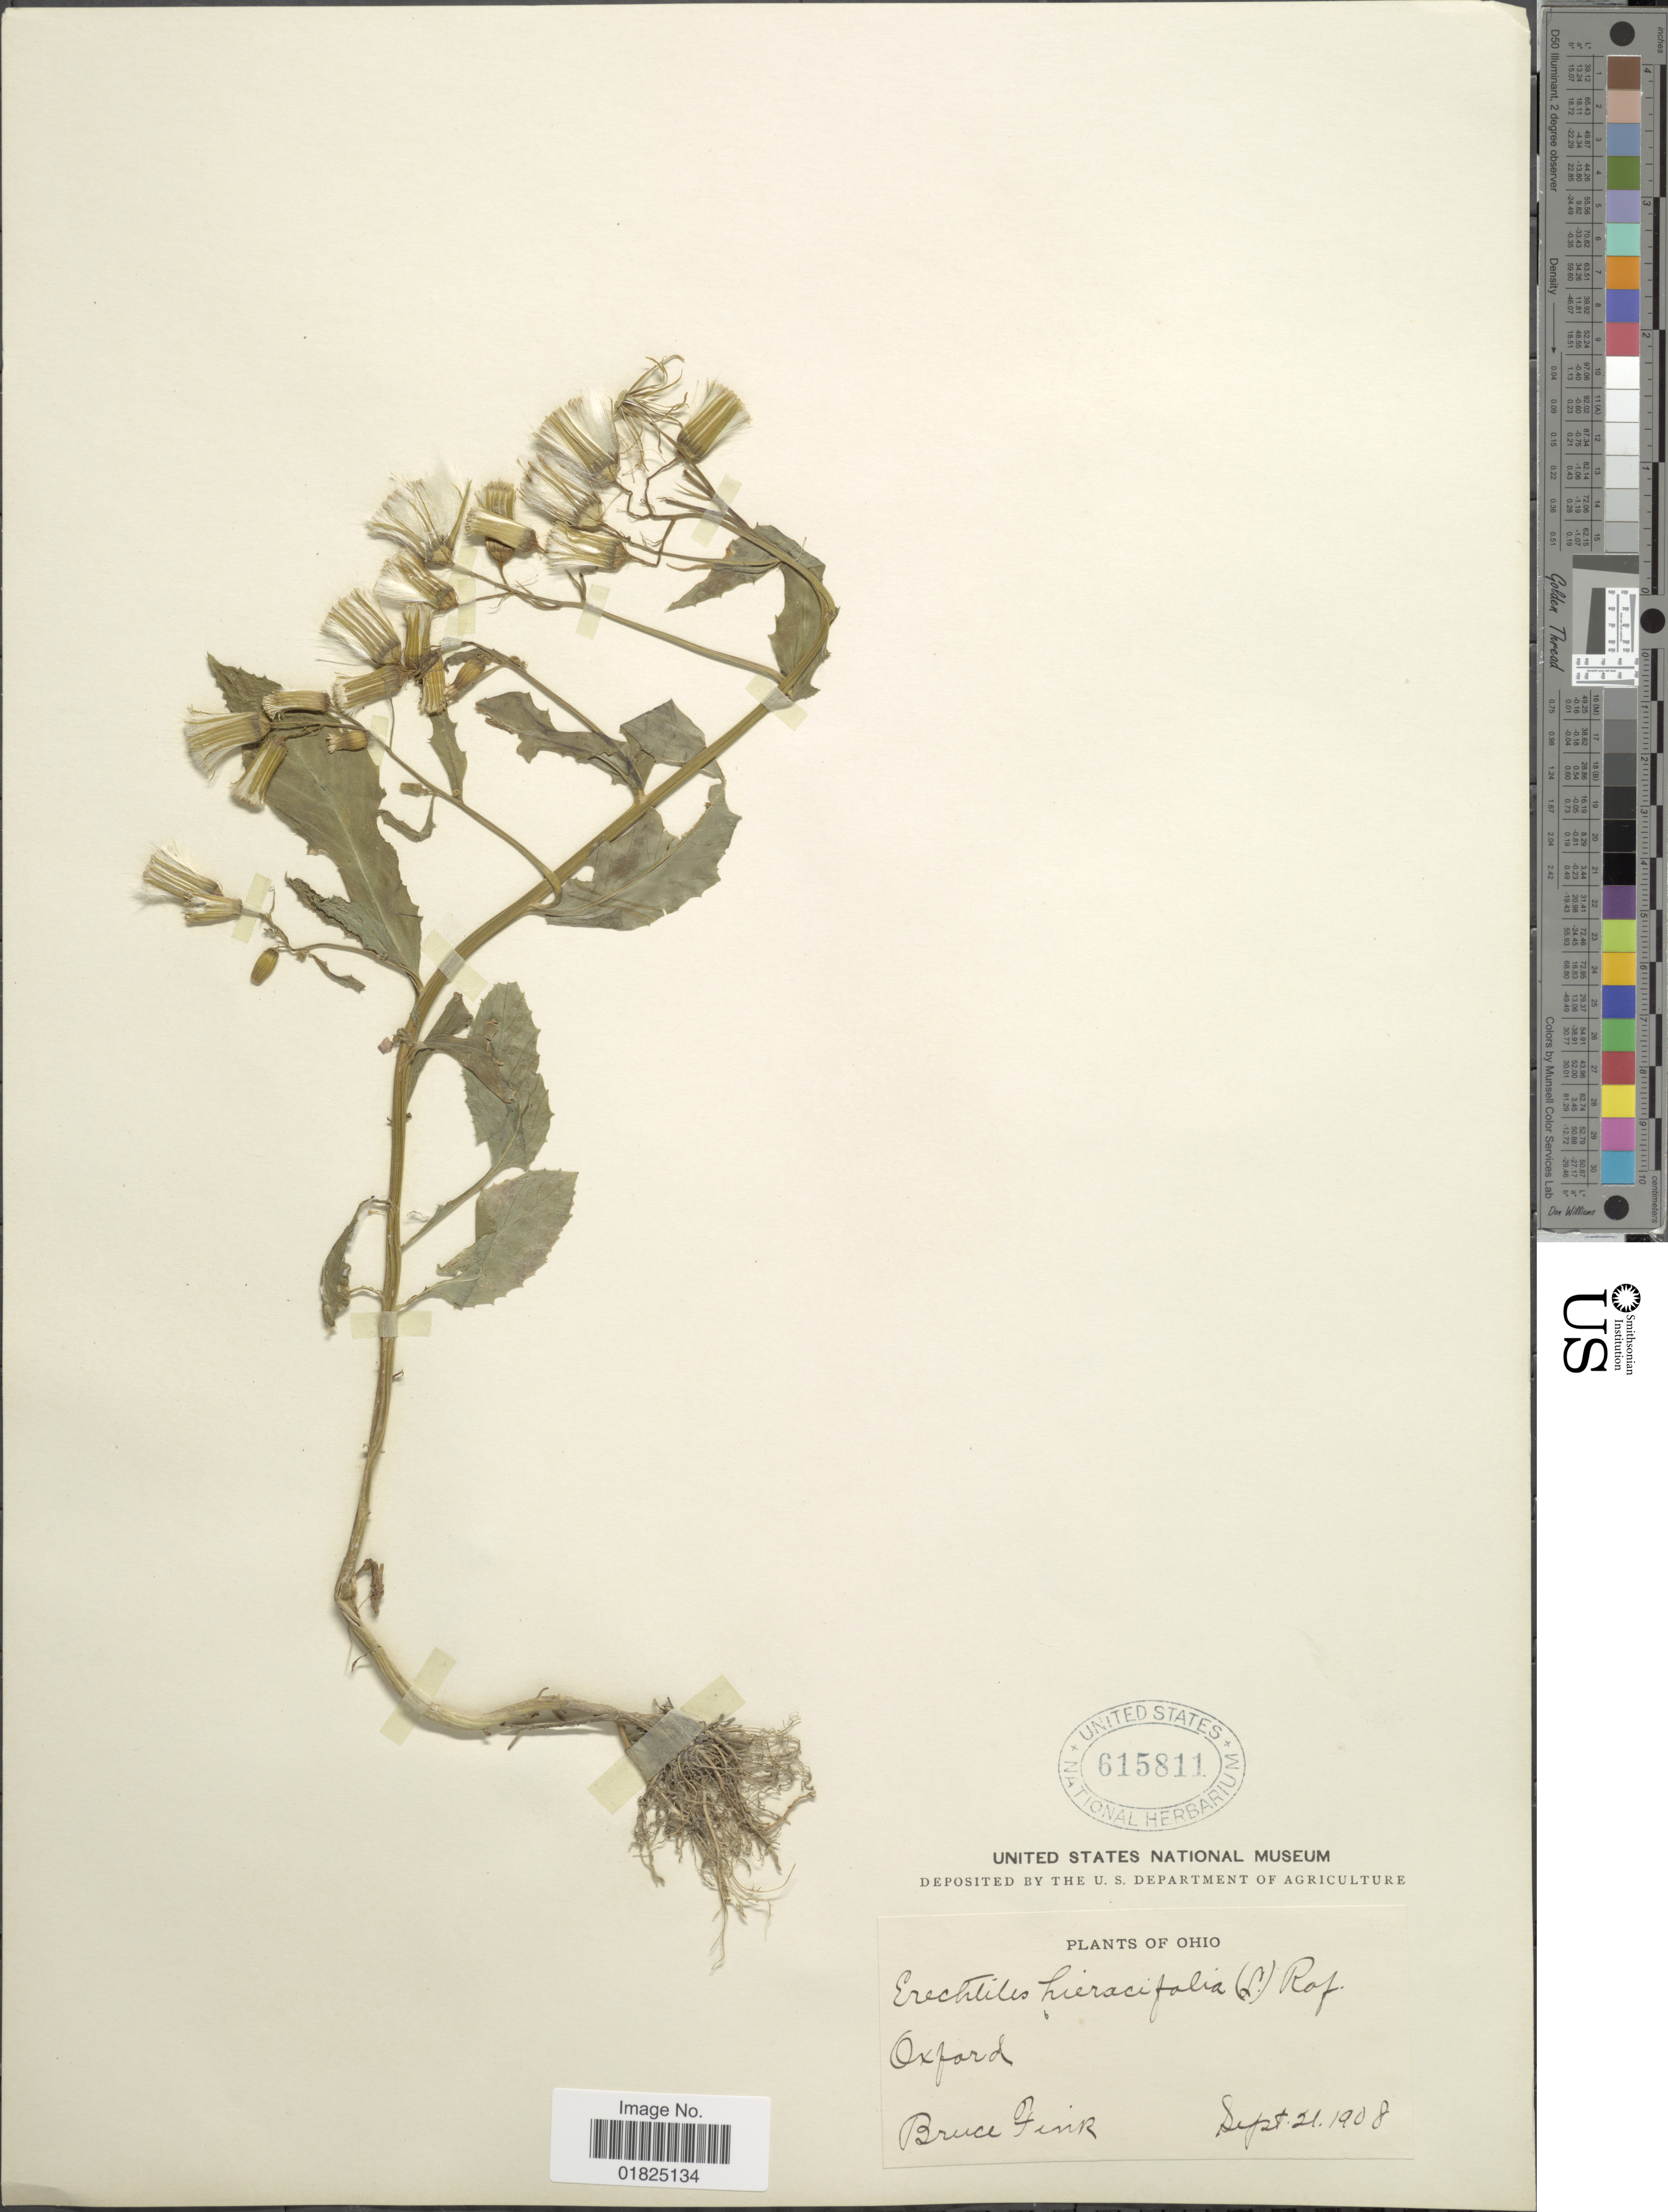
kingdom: Plantae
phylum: Tracheophyta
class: Magnoliopsida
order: Asterales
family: Asteraceae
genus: Erechtites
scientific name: Erechtites hieraciifolius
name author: (L.) Raf. ex DC.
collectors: B. Fink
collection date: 1908-09-21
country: United States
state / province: Ohio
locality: Oxford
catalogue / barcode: US 615811